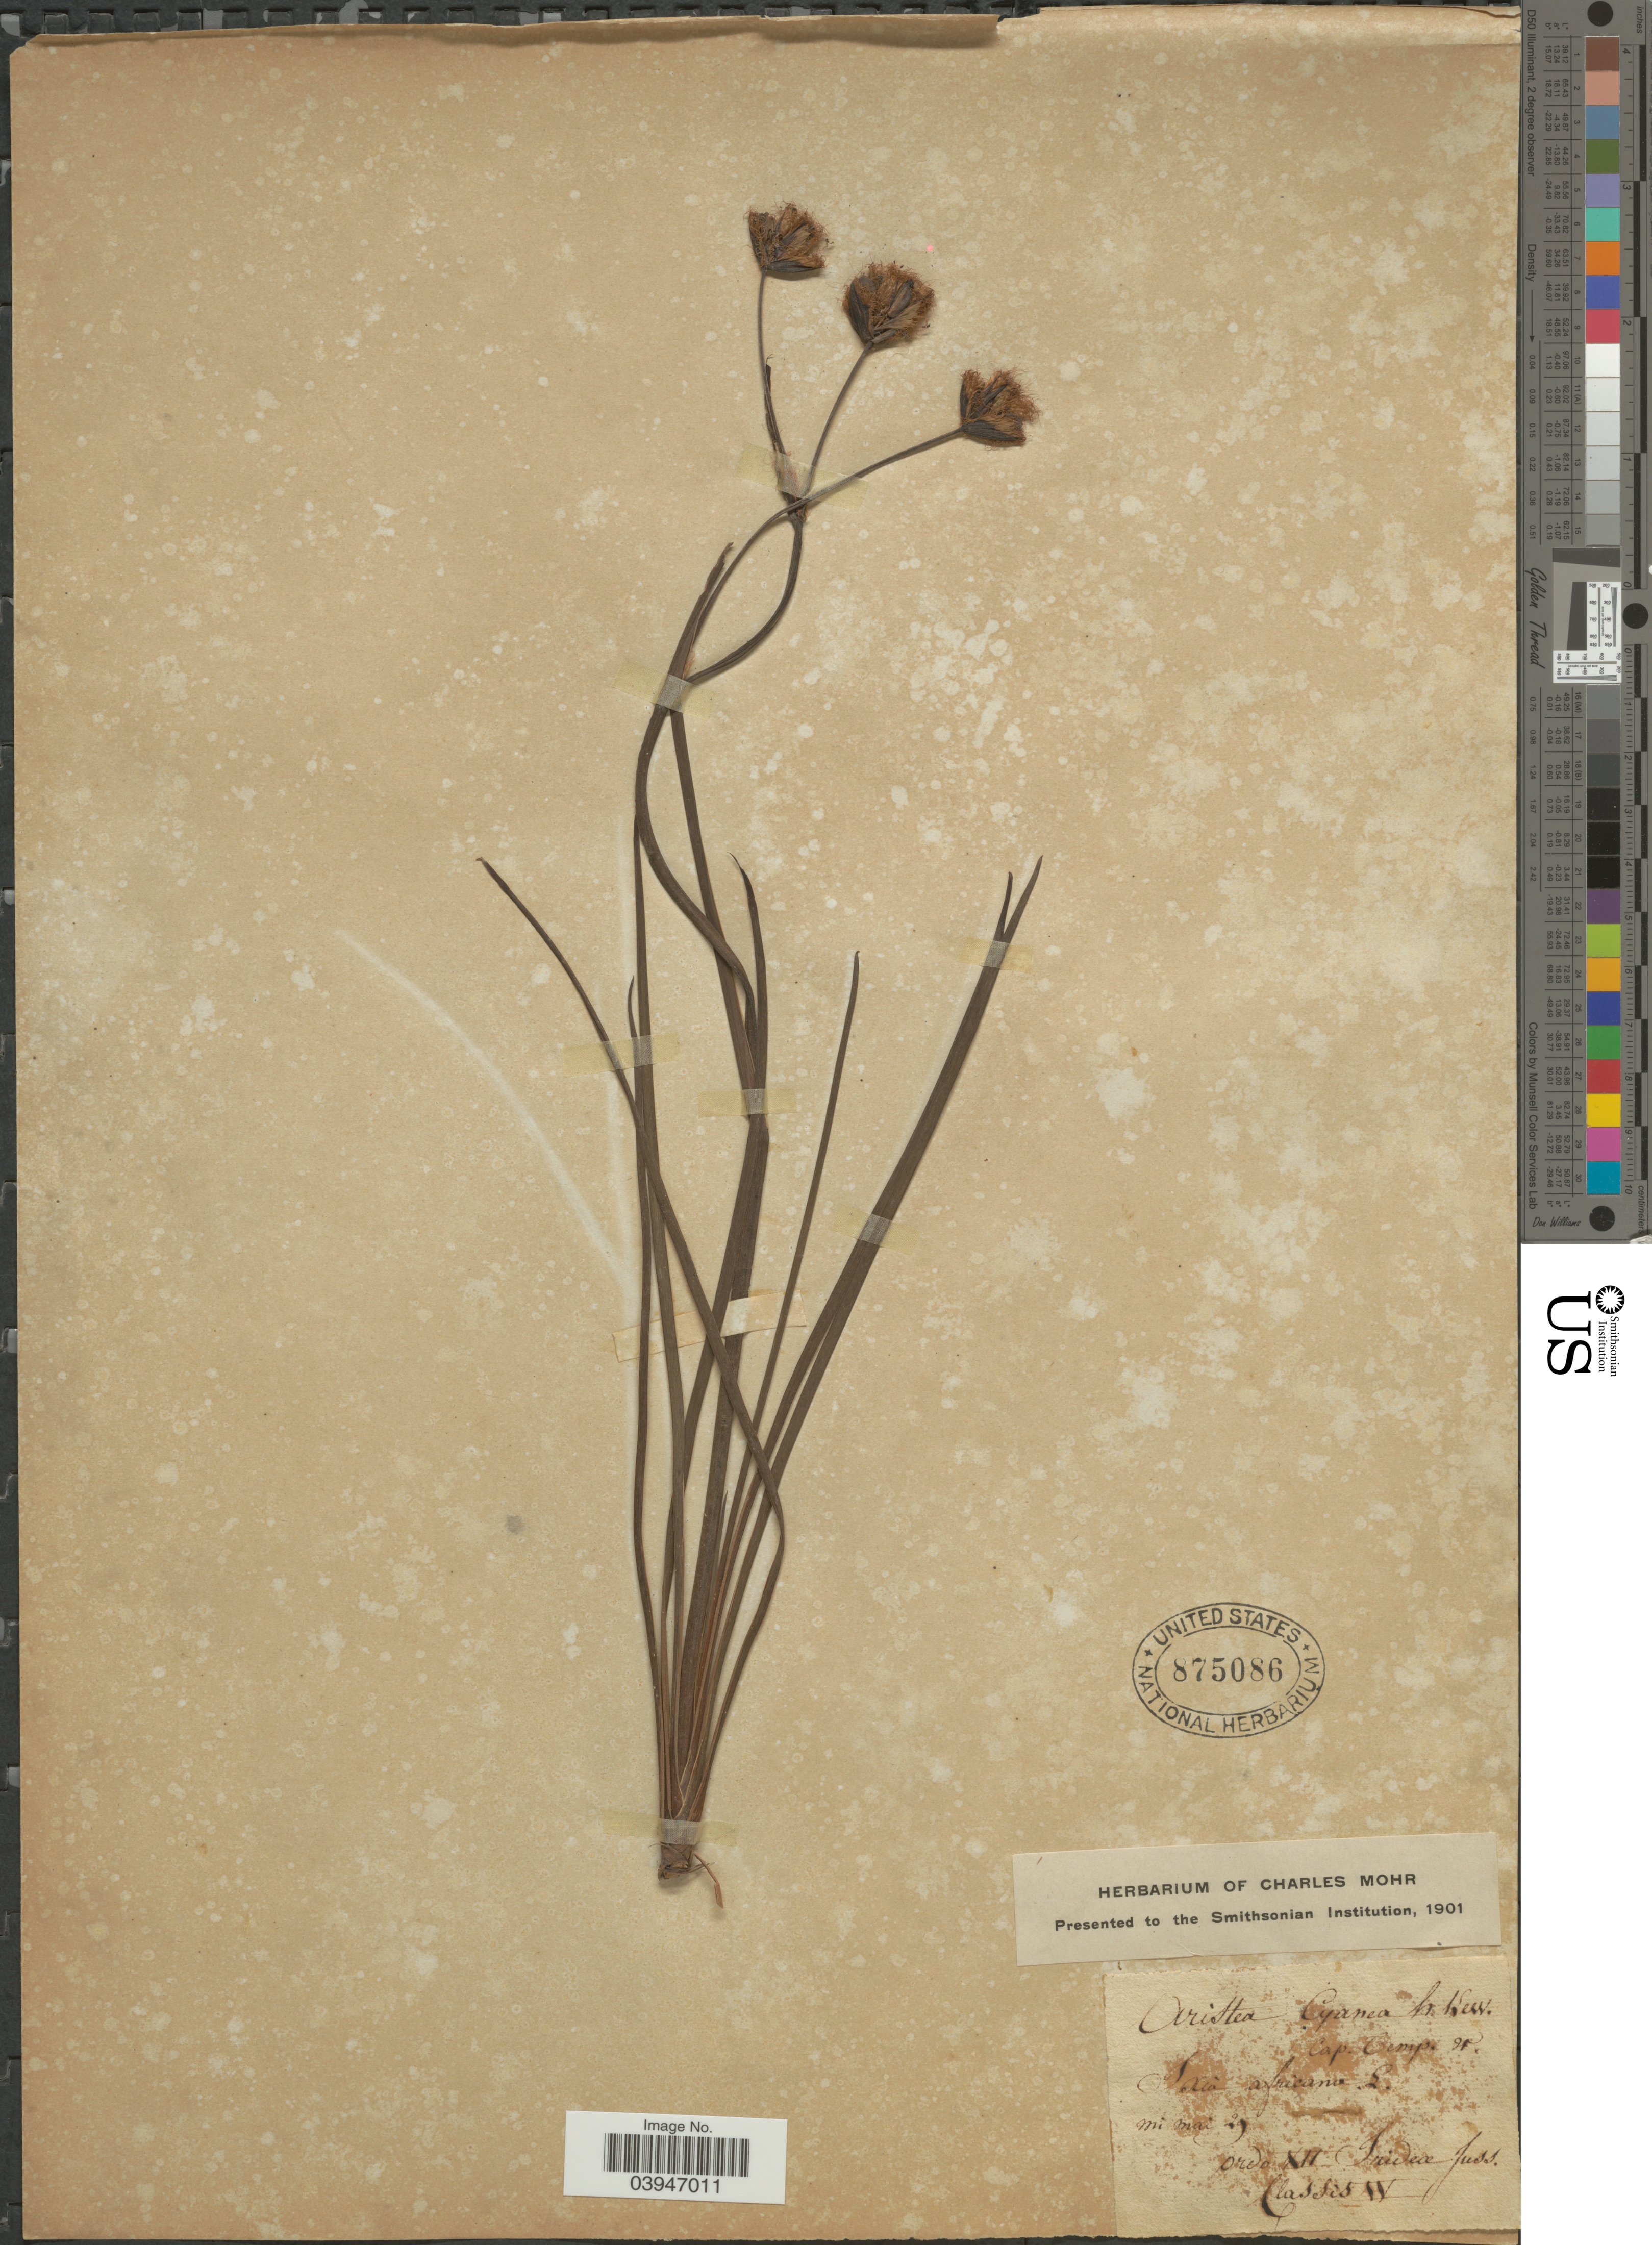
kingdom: Plantae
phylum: Tracheophyta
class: Liliopsida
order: Asparagales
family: Iridaceae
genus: Aristea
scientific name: Aristea cyanea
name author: Sol.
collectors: ex herb. Charles Mohr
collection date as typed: Transcribed d/m/y: /5/29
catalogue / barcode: US 875086